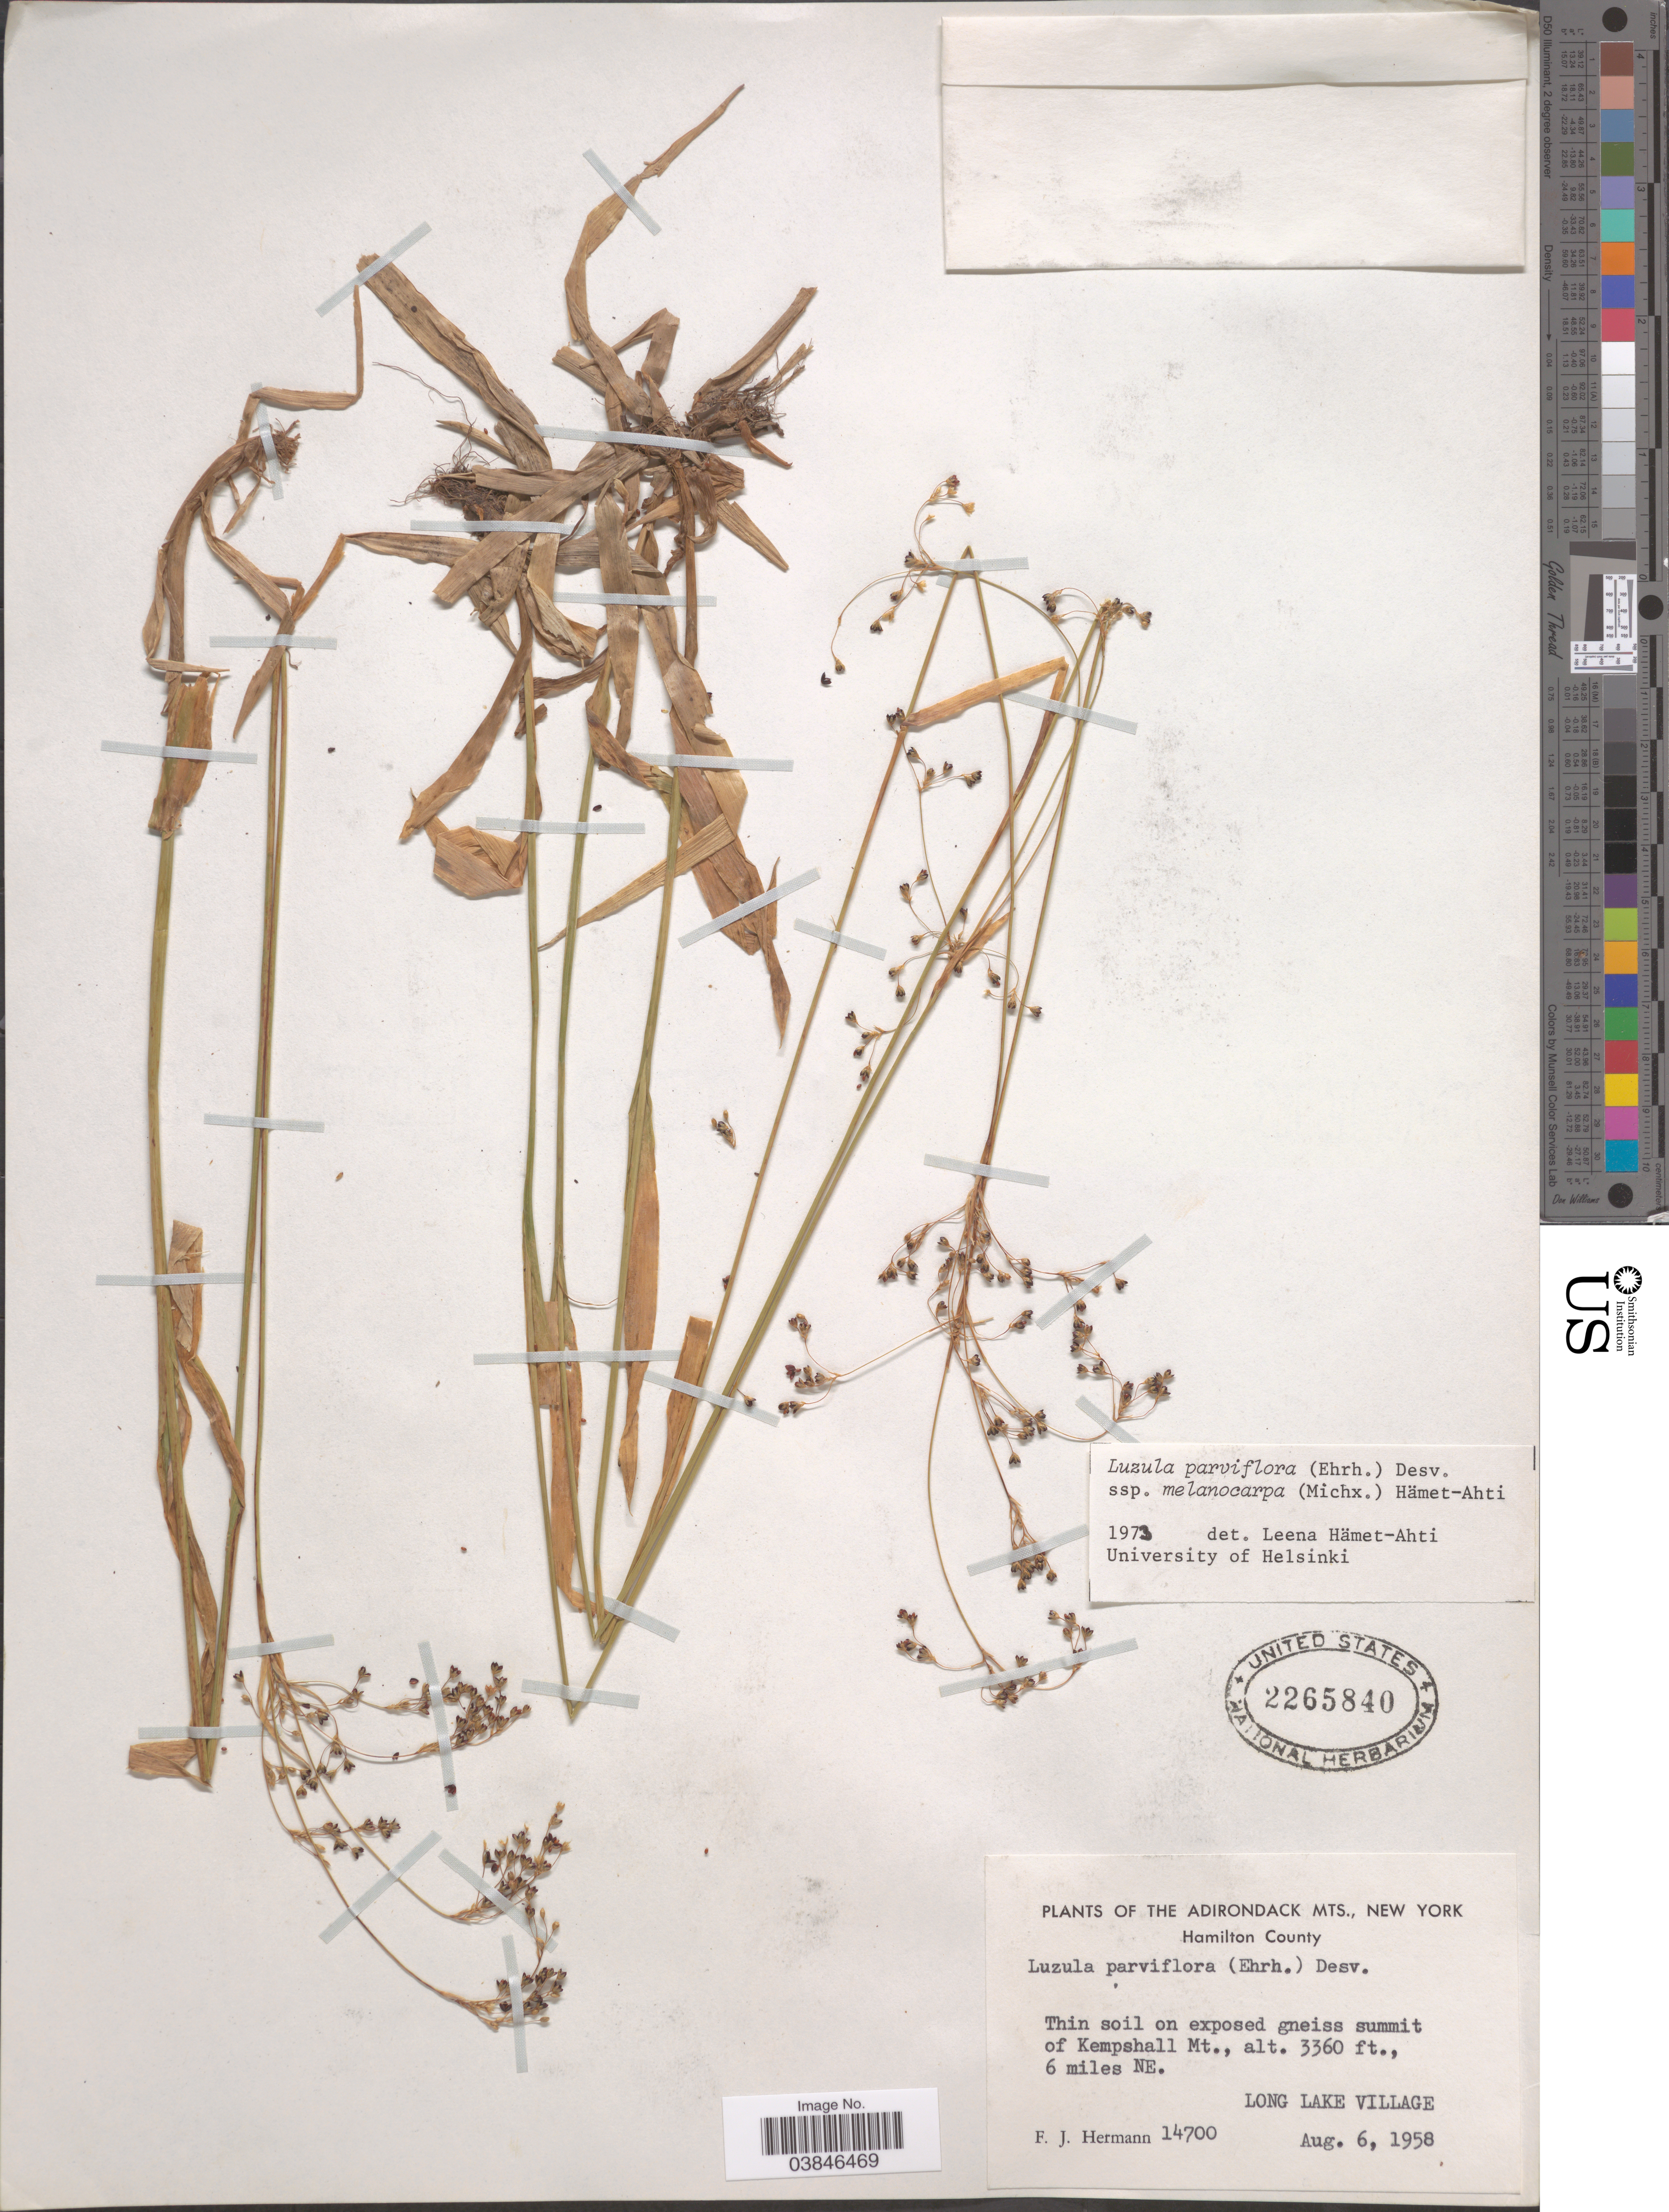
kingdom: Plantae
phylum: Tracheophyta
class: Liliopsida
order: Poales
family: Juncaceae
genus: Luzula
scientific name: Luzula parviflora subsp. melanocarpa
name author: Desv.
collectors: F. J. Hermann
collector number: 14700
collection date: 1958-08-06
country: United States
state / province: New York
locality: Adirondack Mts., Hamilton County. Summit of Kempshall Mt., 6 miles NE. Long Lake Village.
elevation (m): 1024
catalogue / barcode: US 2265840